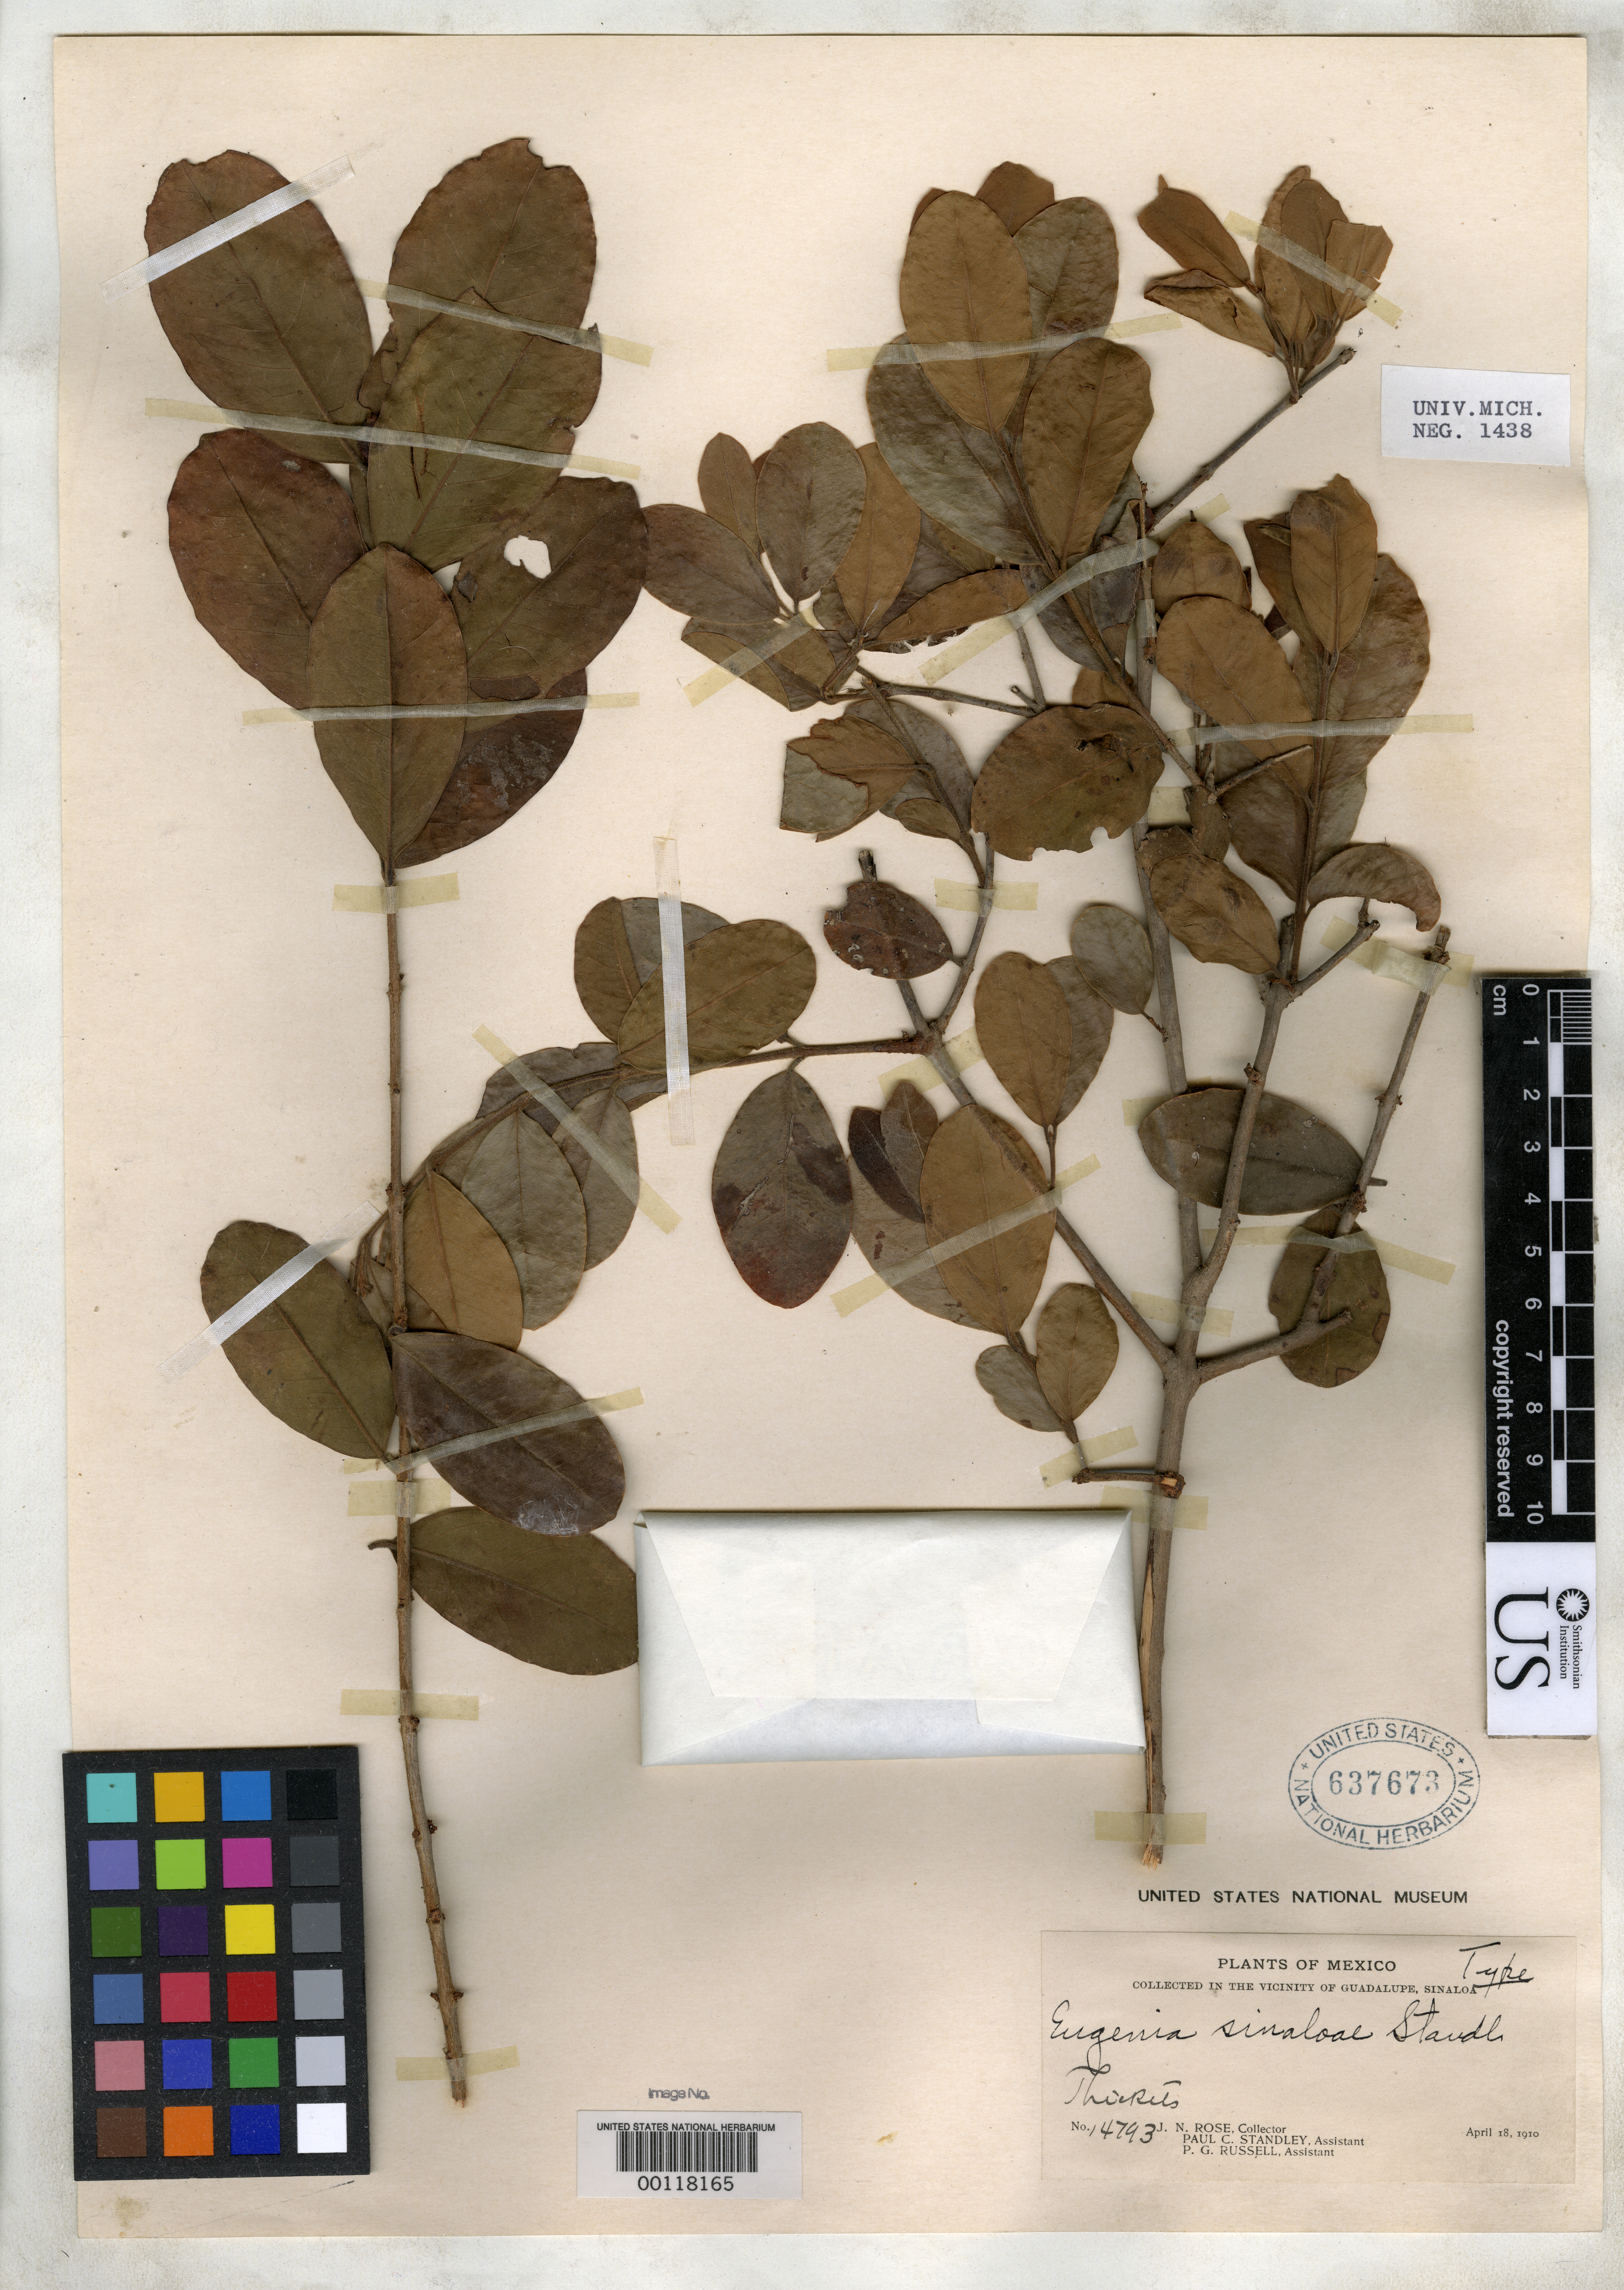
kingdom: Plantae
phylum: Tracheophyta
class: Magnoliopsida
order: Myrtales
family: Myrtaceae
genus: Eugenia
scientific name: Eugenia sinaloae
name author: Standl.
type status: Holotype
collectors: J. N. Rose, P. C. Standley & P. G. Russell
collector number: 14793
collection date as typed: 18 Apr 1910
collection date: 1910-04-18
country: Mexico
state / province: Sinaloa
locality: Guadeloupe.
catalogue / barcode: US 637673